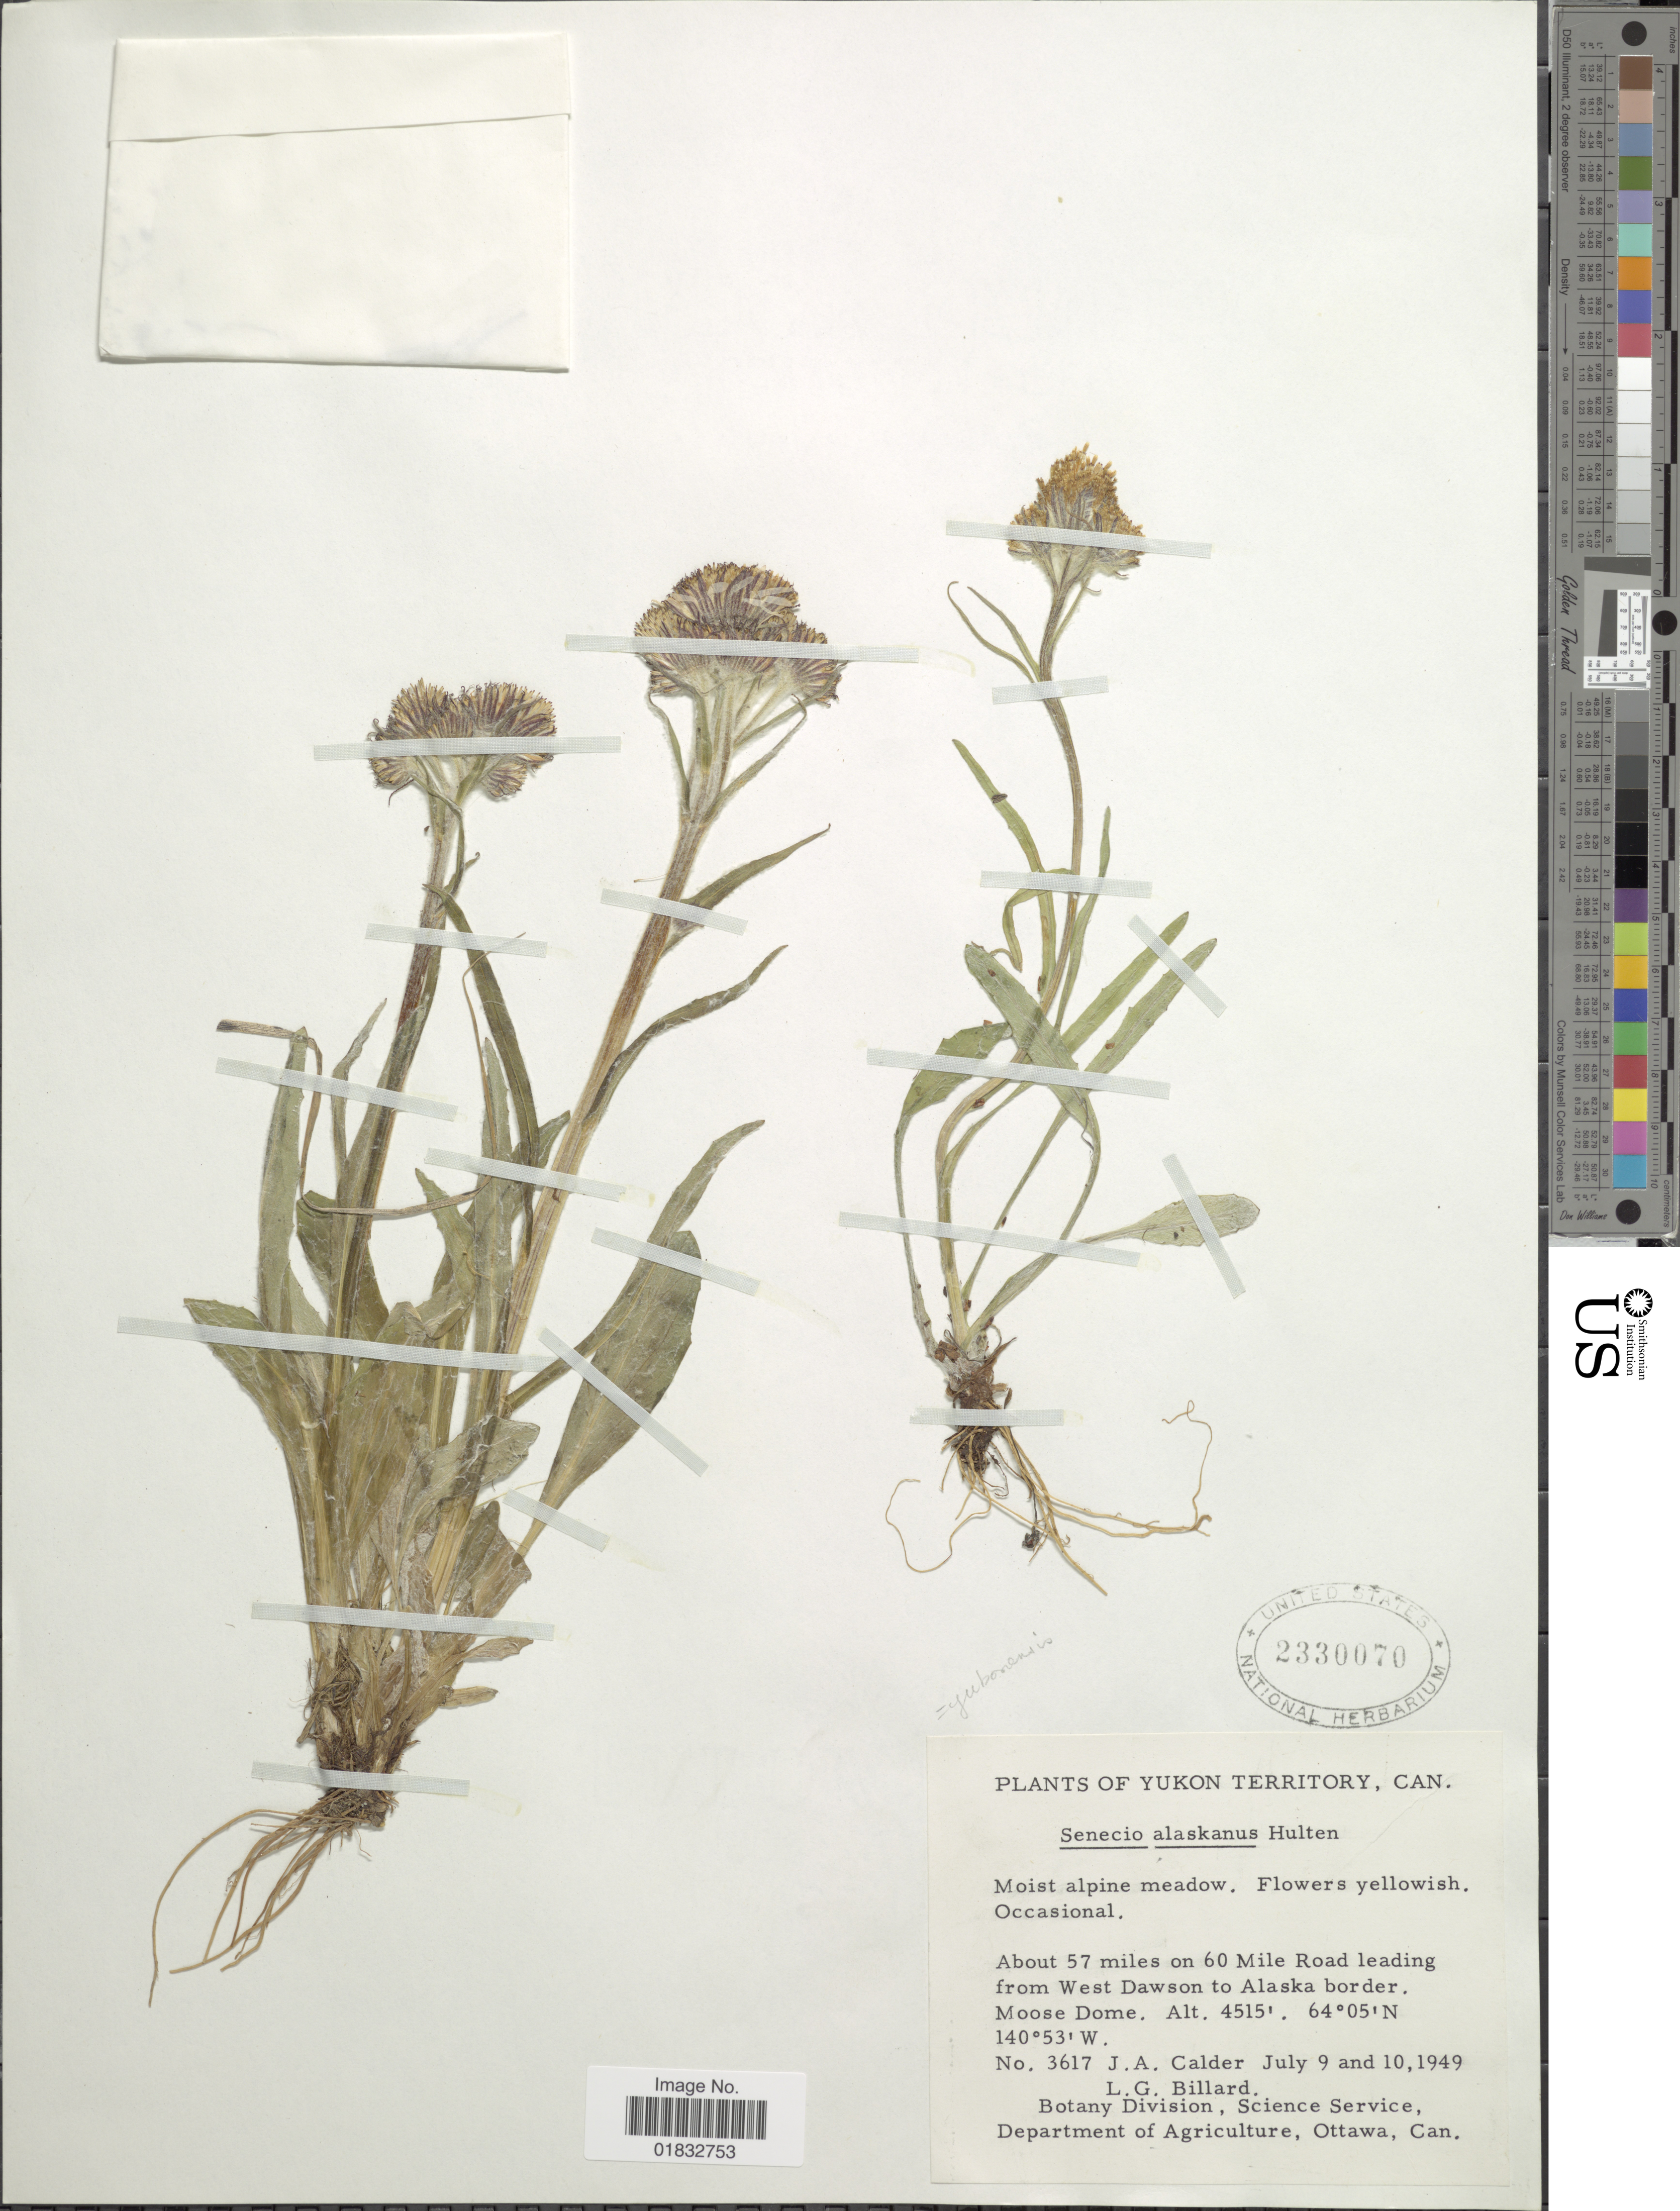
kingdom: Plantae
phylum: Tracheophyta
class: Magnoliopsida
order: Asterales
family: Asteraceae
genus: Tephroseris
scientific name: Tephroseris yukonensis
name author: (A.E. Porsild) Holub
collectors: J. A. Calder & L. Billard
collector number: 3617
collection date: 1949-07-09/1949-07-10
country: Canada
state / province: Yukon Territory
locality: About 57 miles on 60 Mile Road leading from West dawson to Alaska border, Moose Dome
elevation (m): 1376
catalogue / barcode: US 2330070